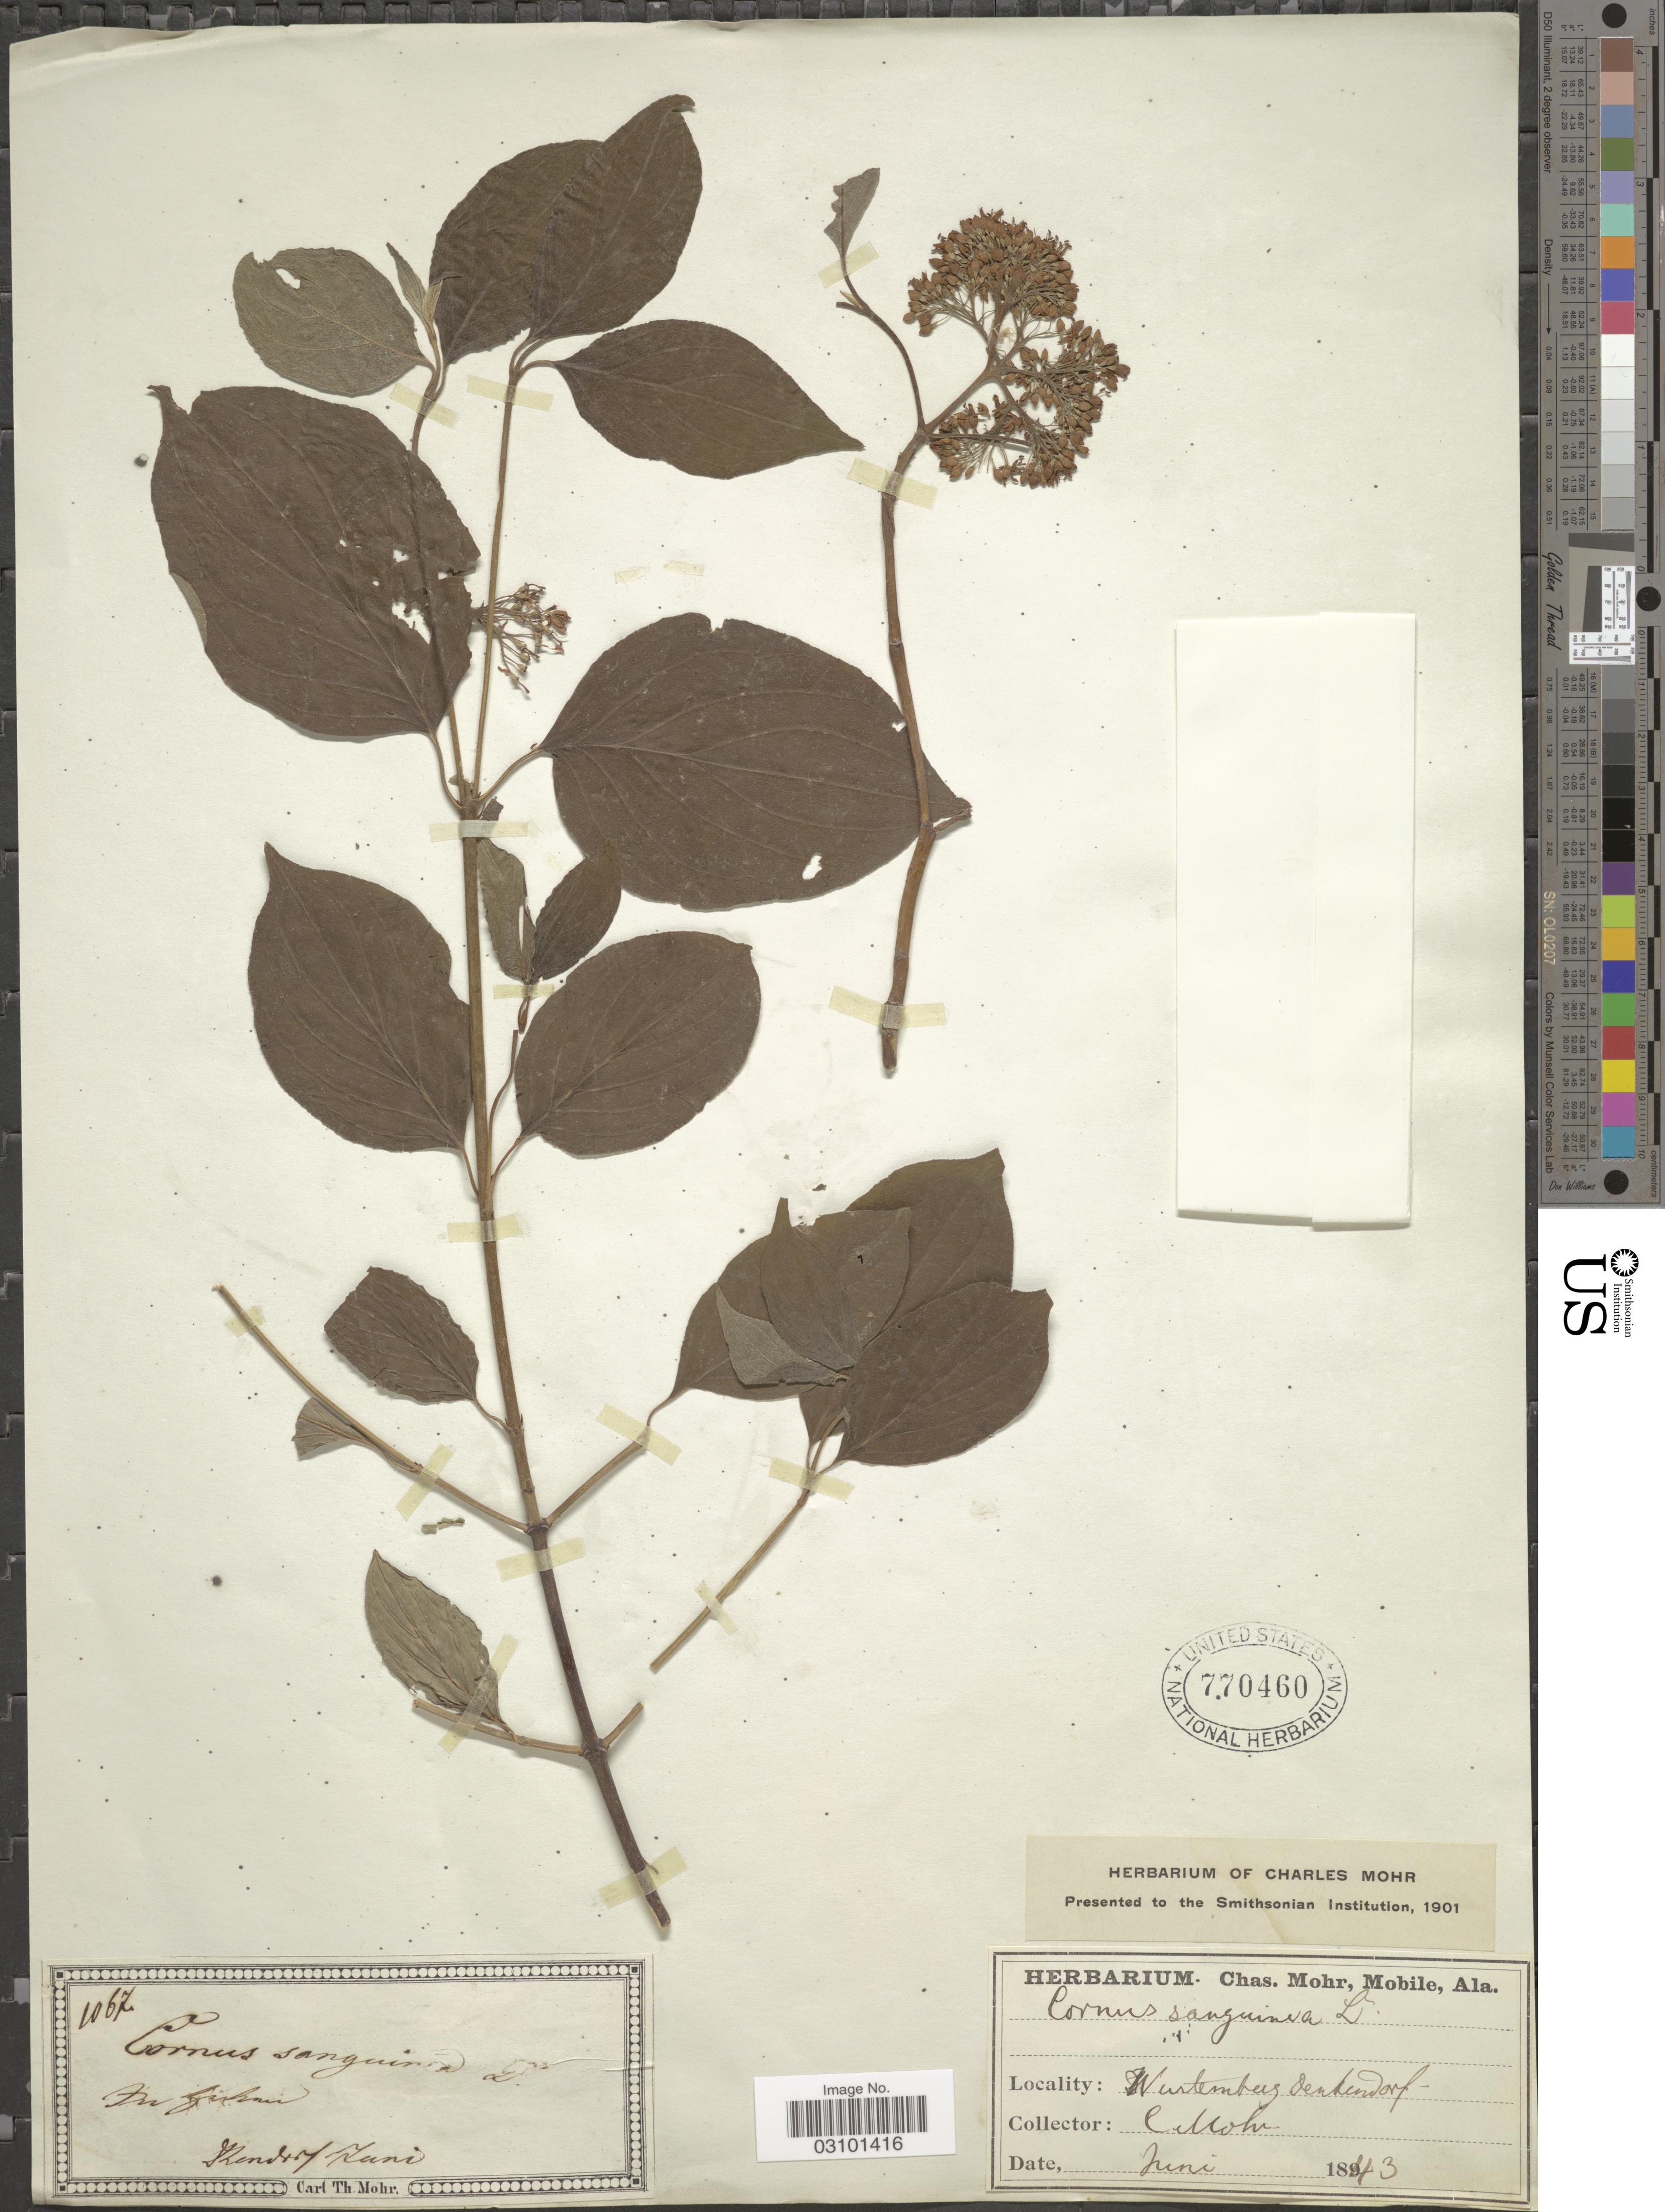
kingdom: Plantae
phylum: Tracheophyta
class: Magnoliopsida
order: Cornales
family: Cornaceae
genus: Cornus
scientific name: Cornus sanguinea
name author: L.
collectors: Mohr, C. T. (herbarium)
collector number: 1067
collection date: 1843-06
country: United States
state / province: Alabama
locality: Wurtemberg Denkendorf.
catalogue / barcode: US 770460